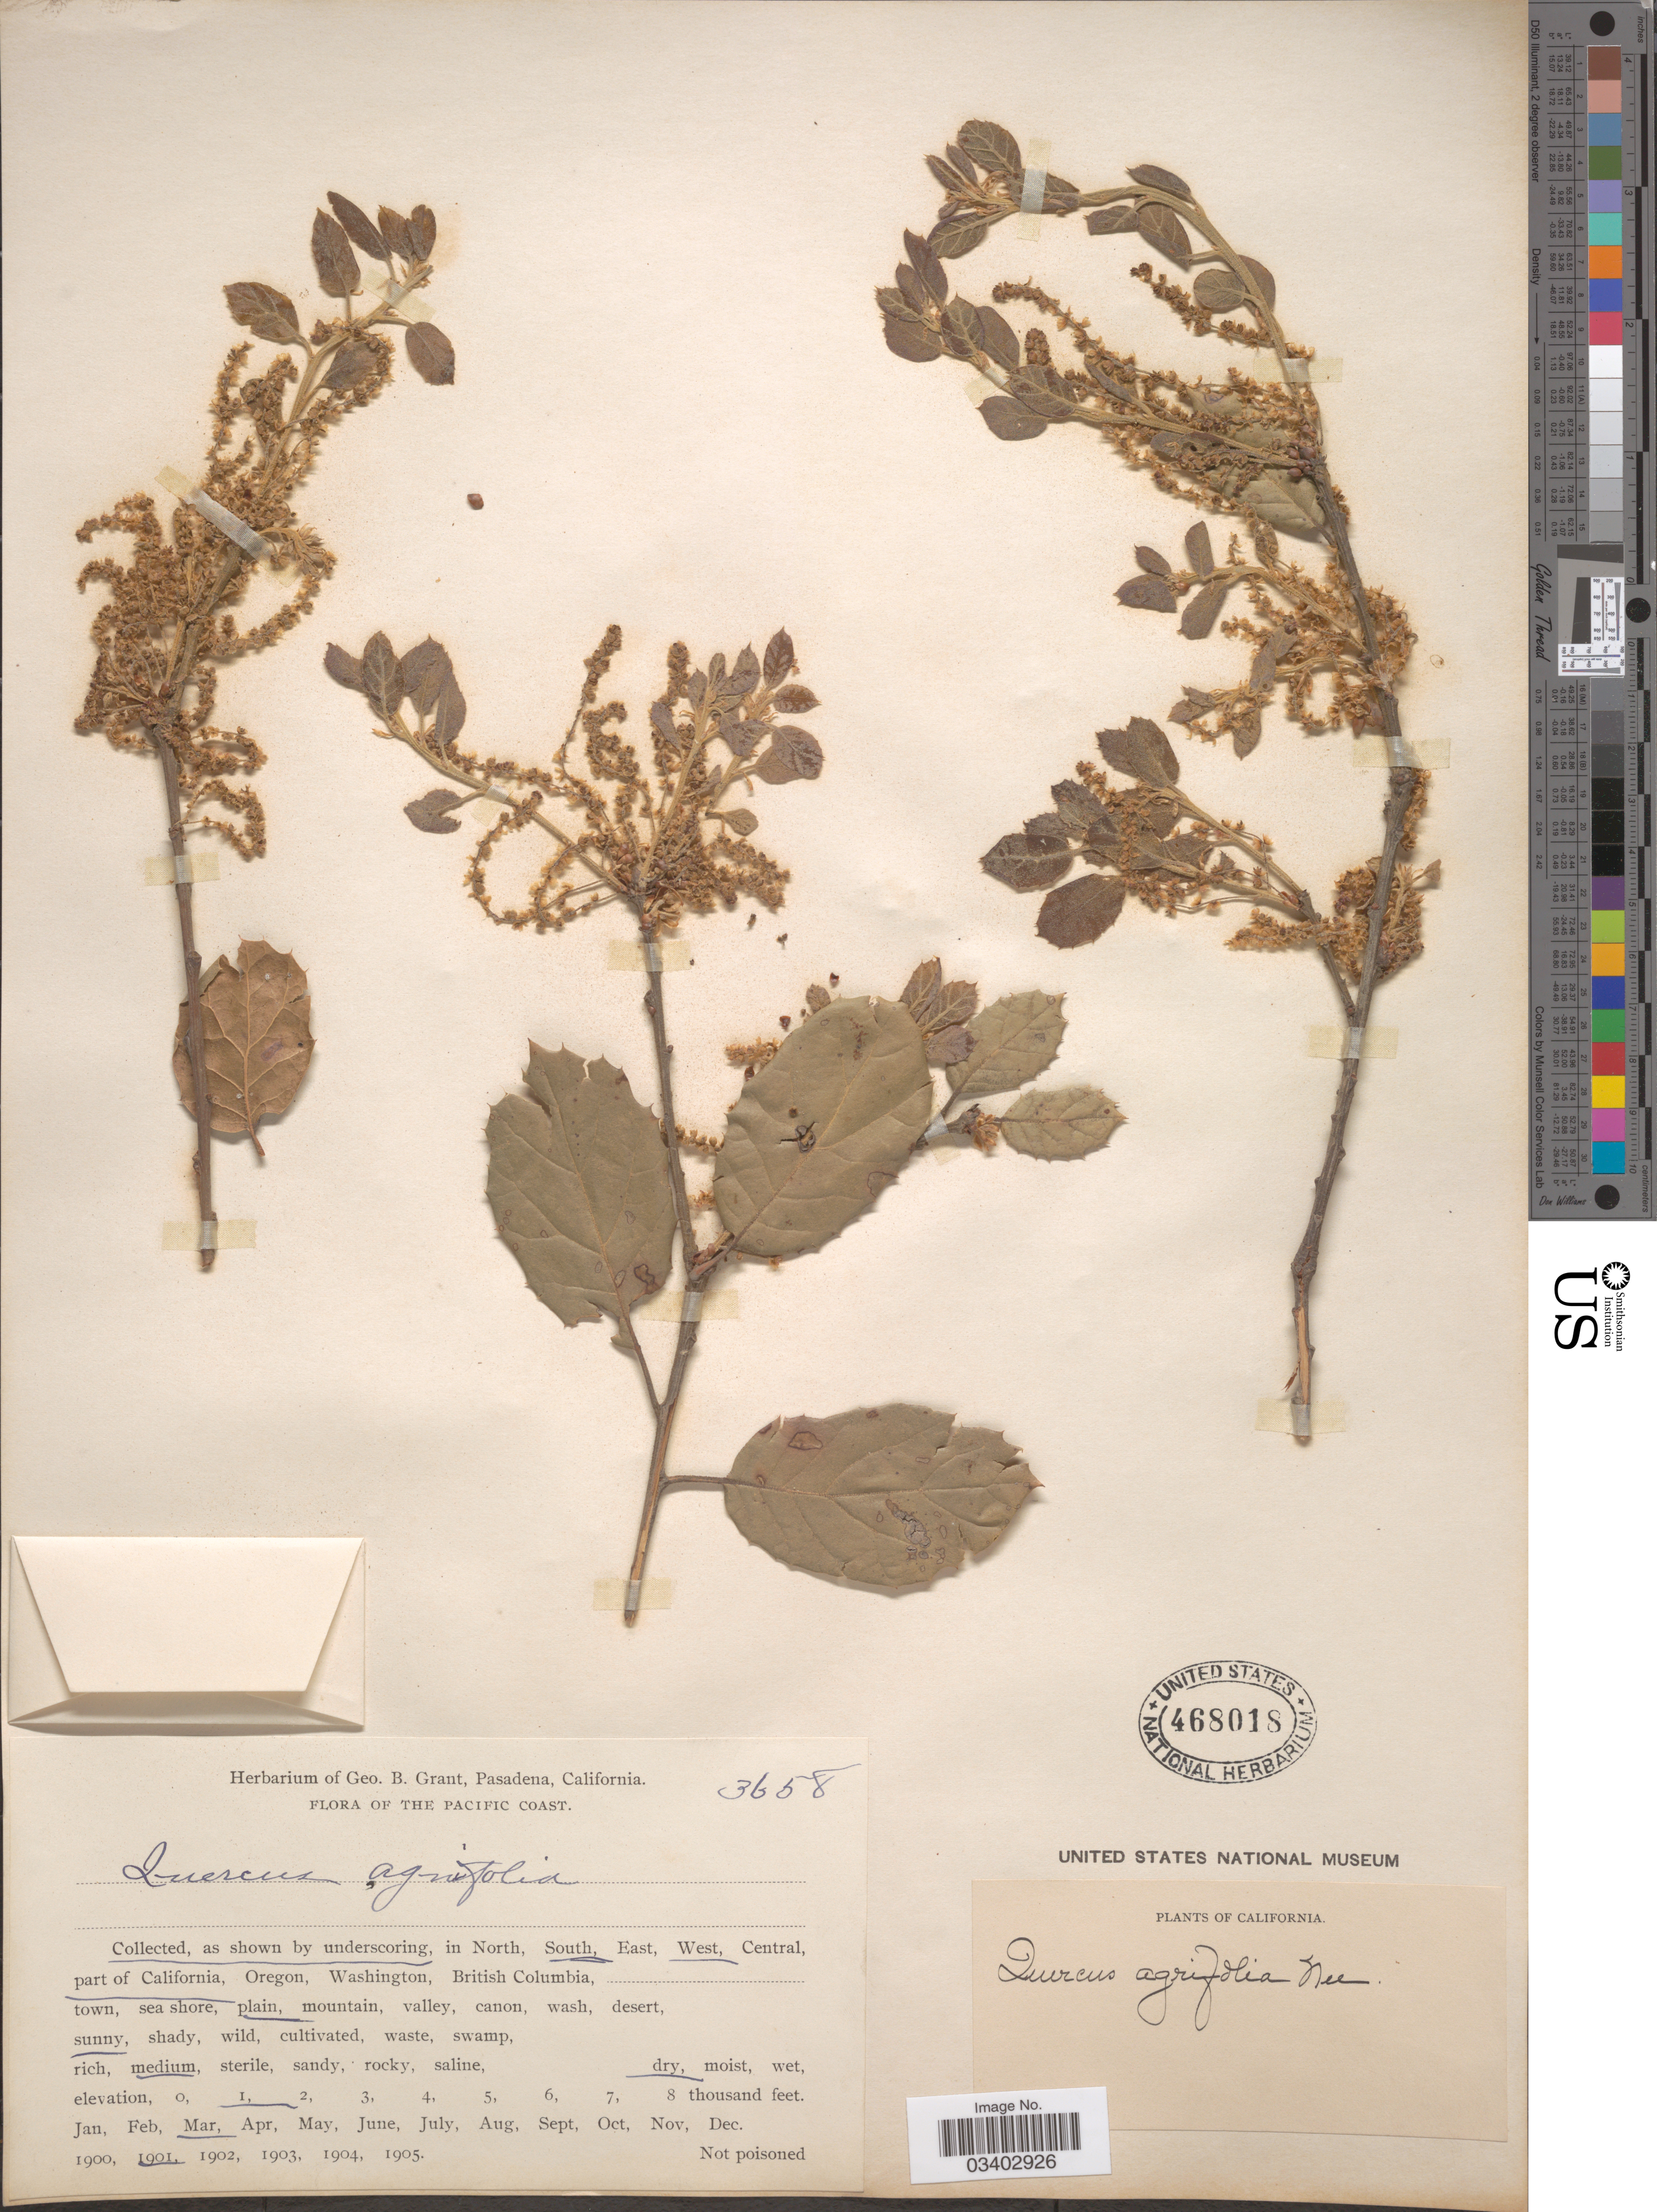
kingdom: Plantae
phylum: Tracheophyta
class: Magnoliopsida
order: Fagales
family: Fagaceae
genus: Quercus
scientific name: Quercus agrifolia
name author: Née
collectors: ex herb. Geo. B. Grant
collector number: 3658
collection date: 1901-03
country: United States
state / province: California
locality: The Pacific Coast. South, West, part of California.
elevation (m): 305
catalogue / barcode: US 468018